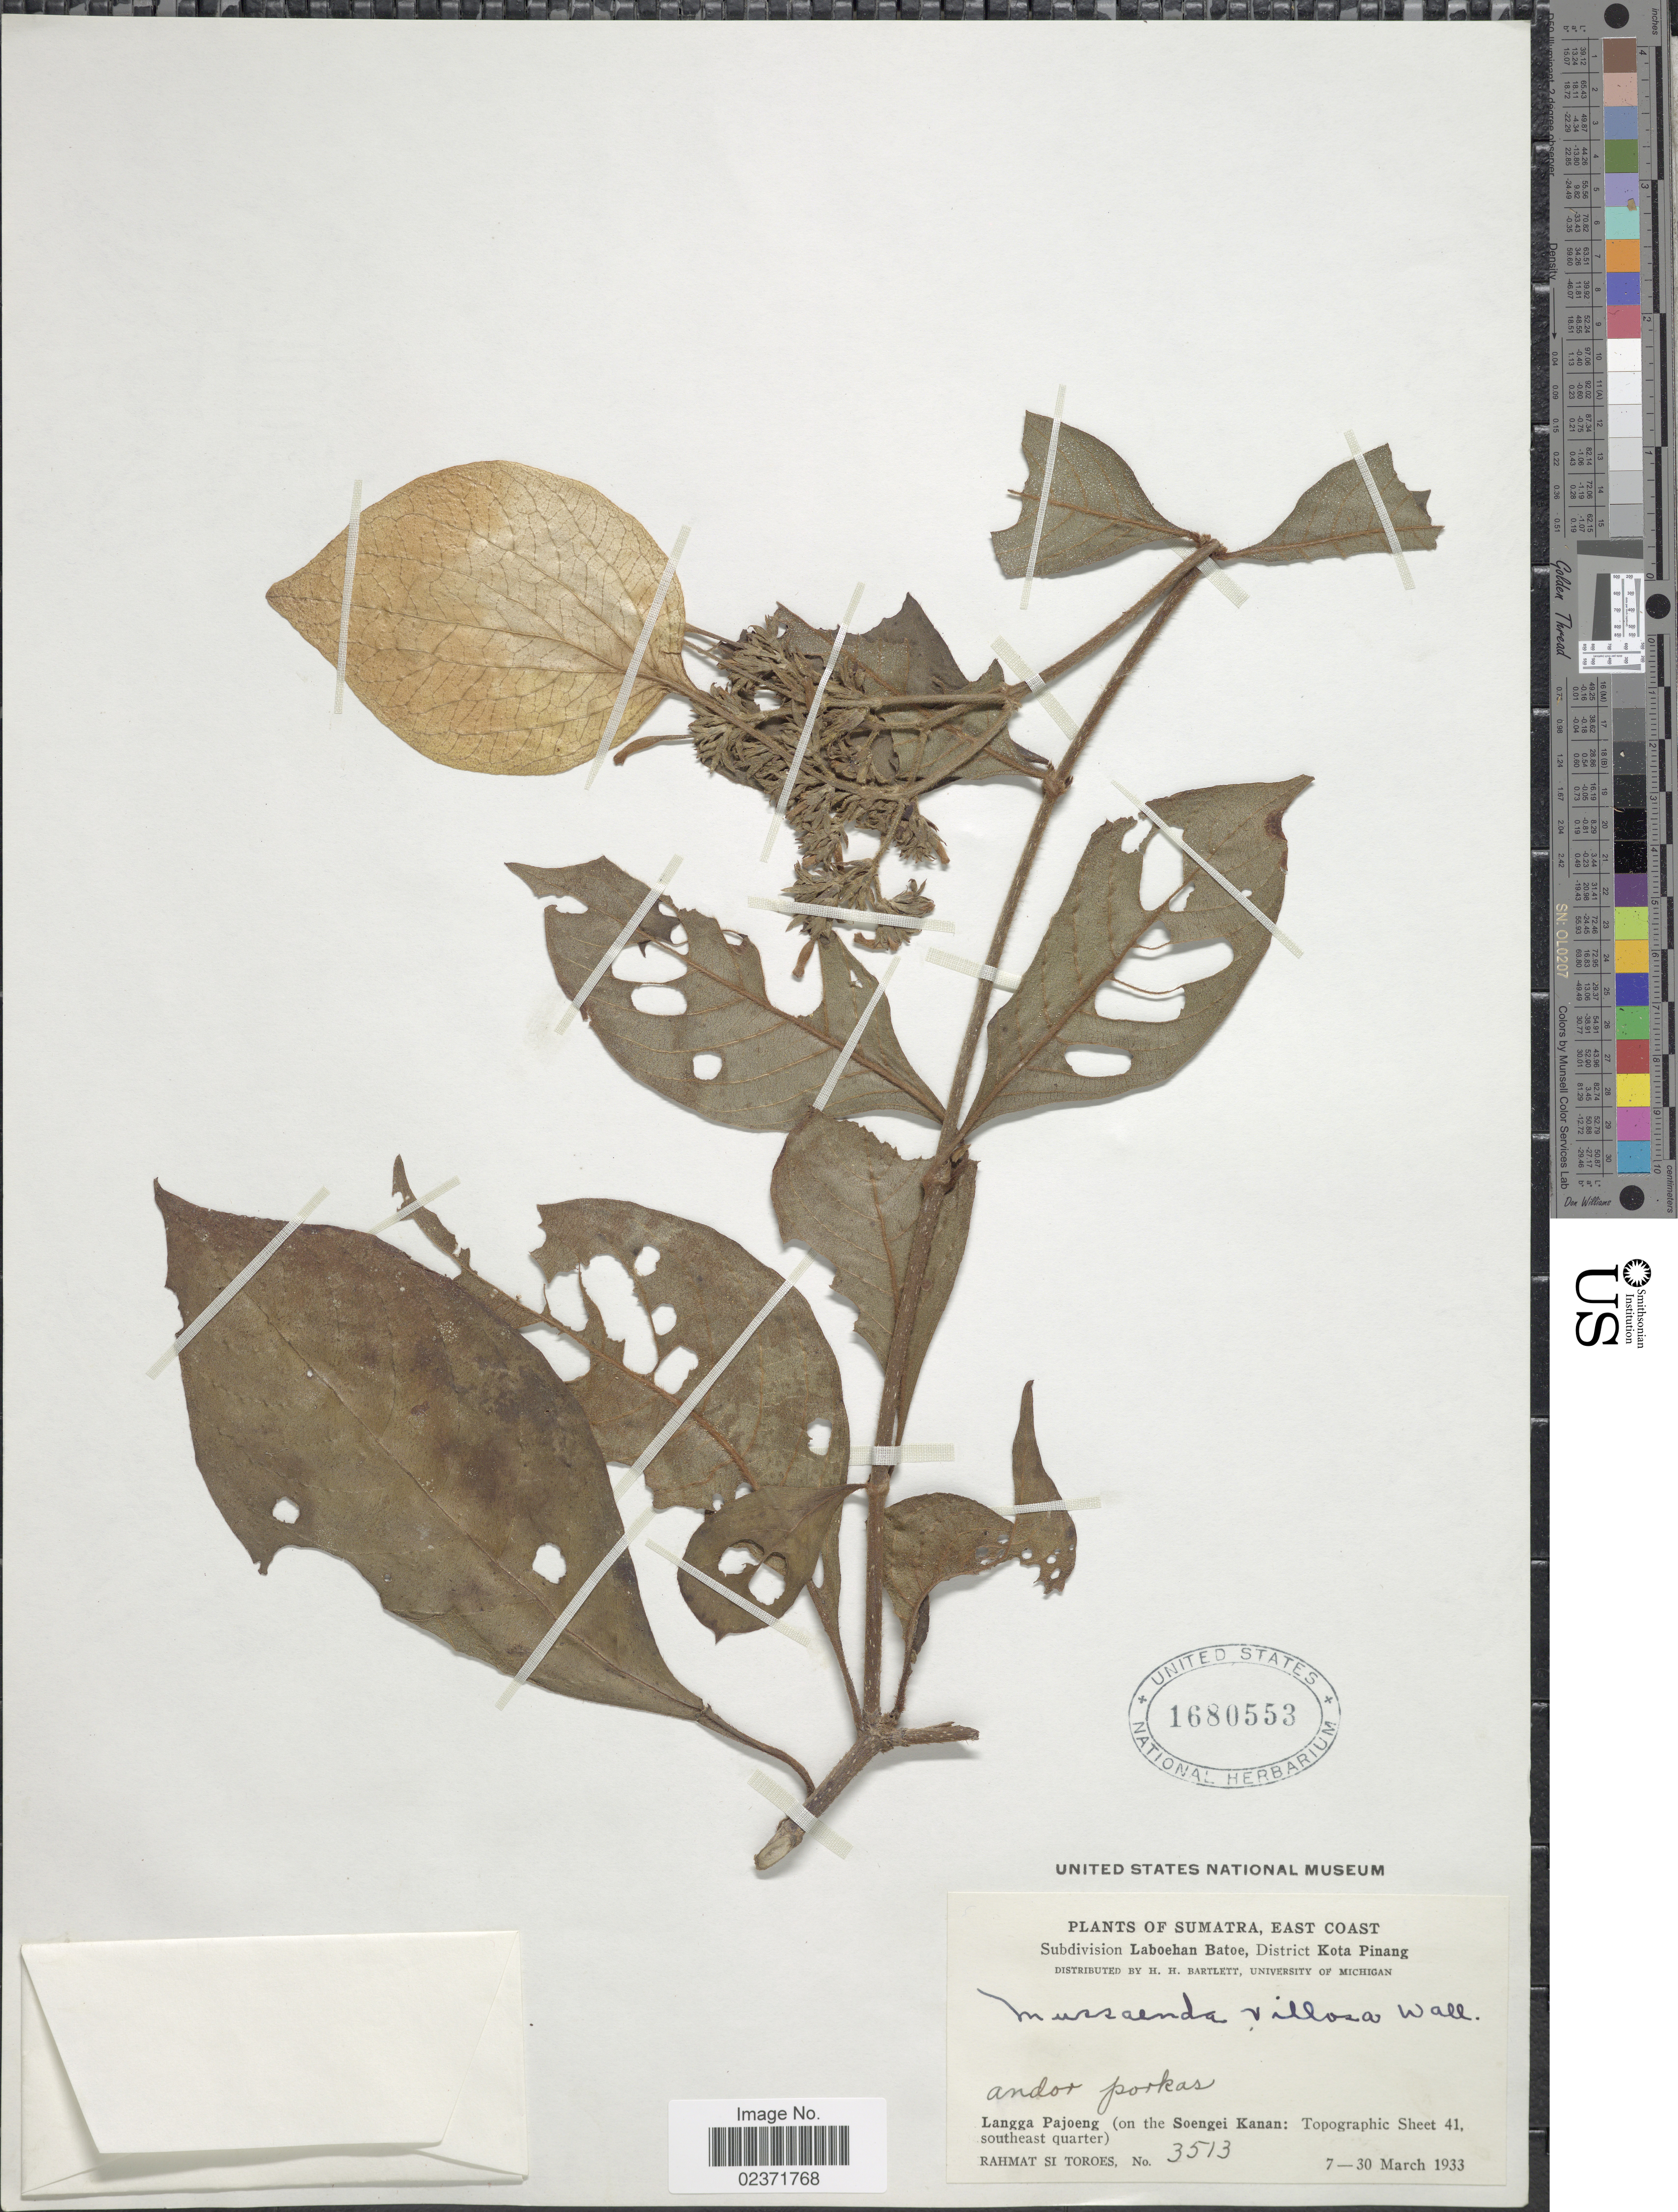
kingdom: Plantae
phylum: Tracheophyta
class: Magnoliopsida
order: Gentianales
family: Rubiaceae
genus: Mussaenda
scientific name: Mussaenda villosa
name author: Wall. ex G. Don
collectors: Rahmat Si Boeea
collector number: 3513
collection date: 1933-03-07/1933-03-30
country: Indonesia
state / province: Sumatra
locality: East Coast, Subdivision Laboehan Batoe, District Kota Pinang, Langga Pajoeng (on the Soengei Kanan: Topographic Sheet 41, southeast quarter)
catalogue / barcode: US 1680553